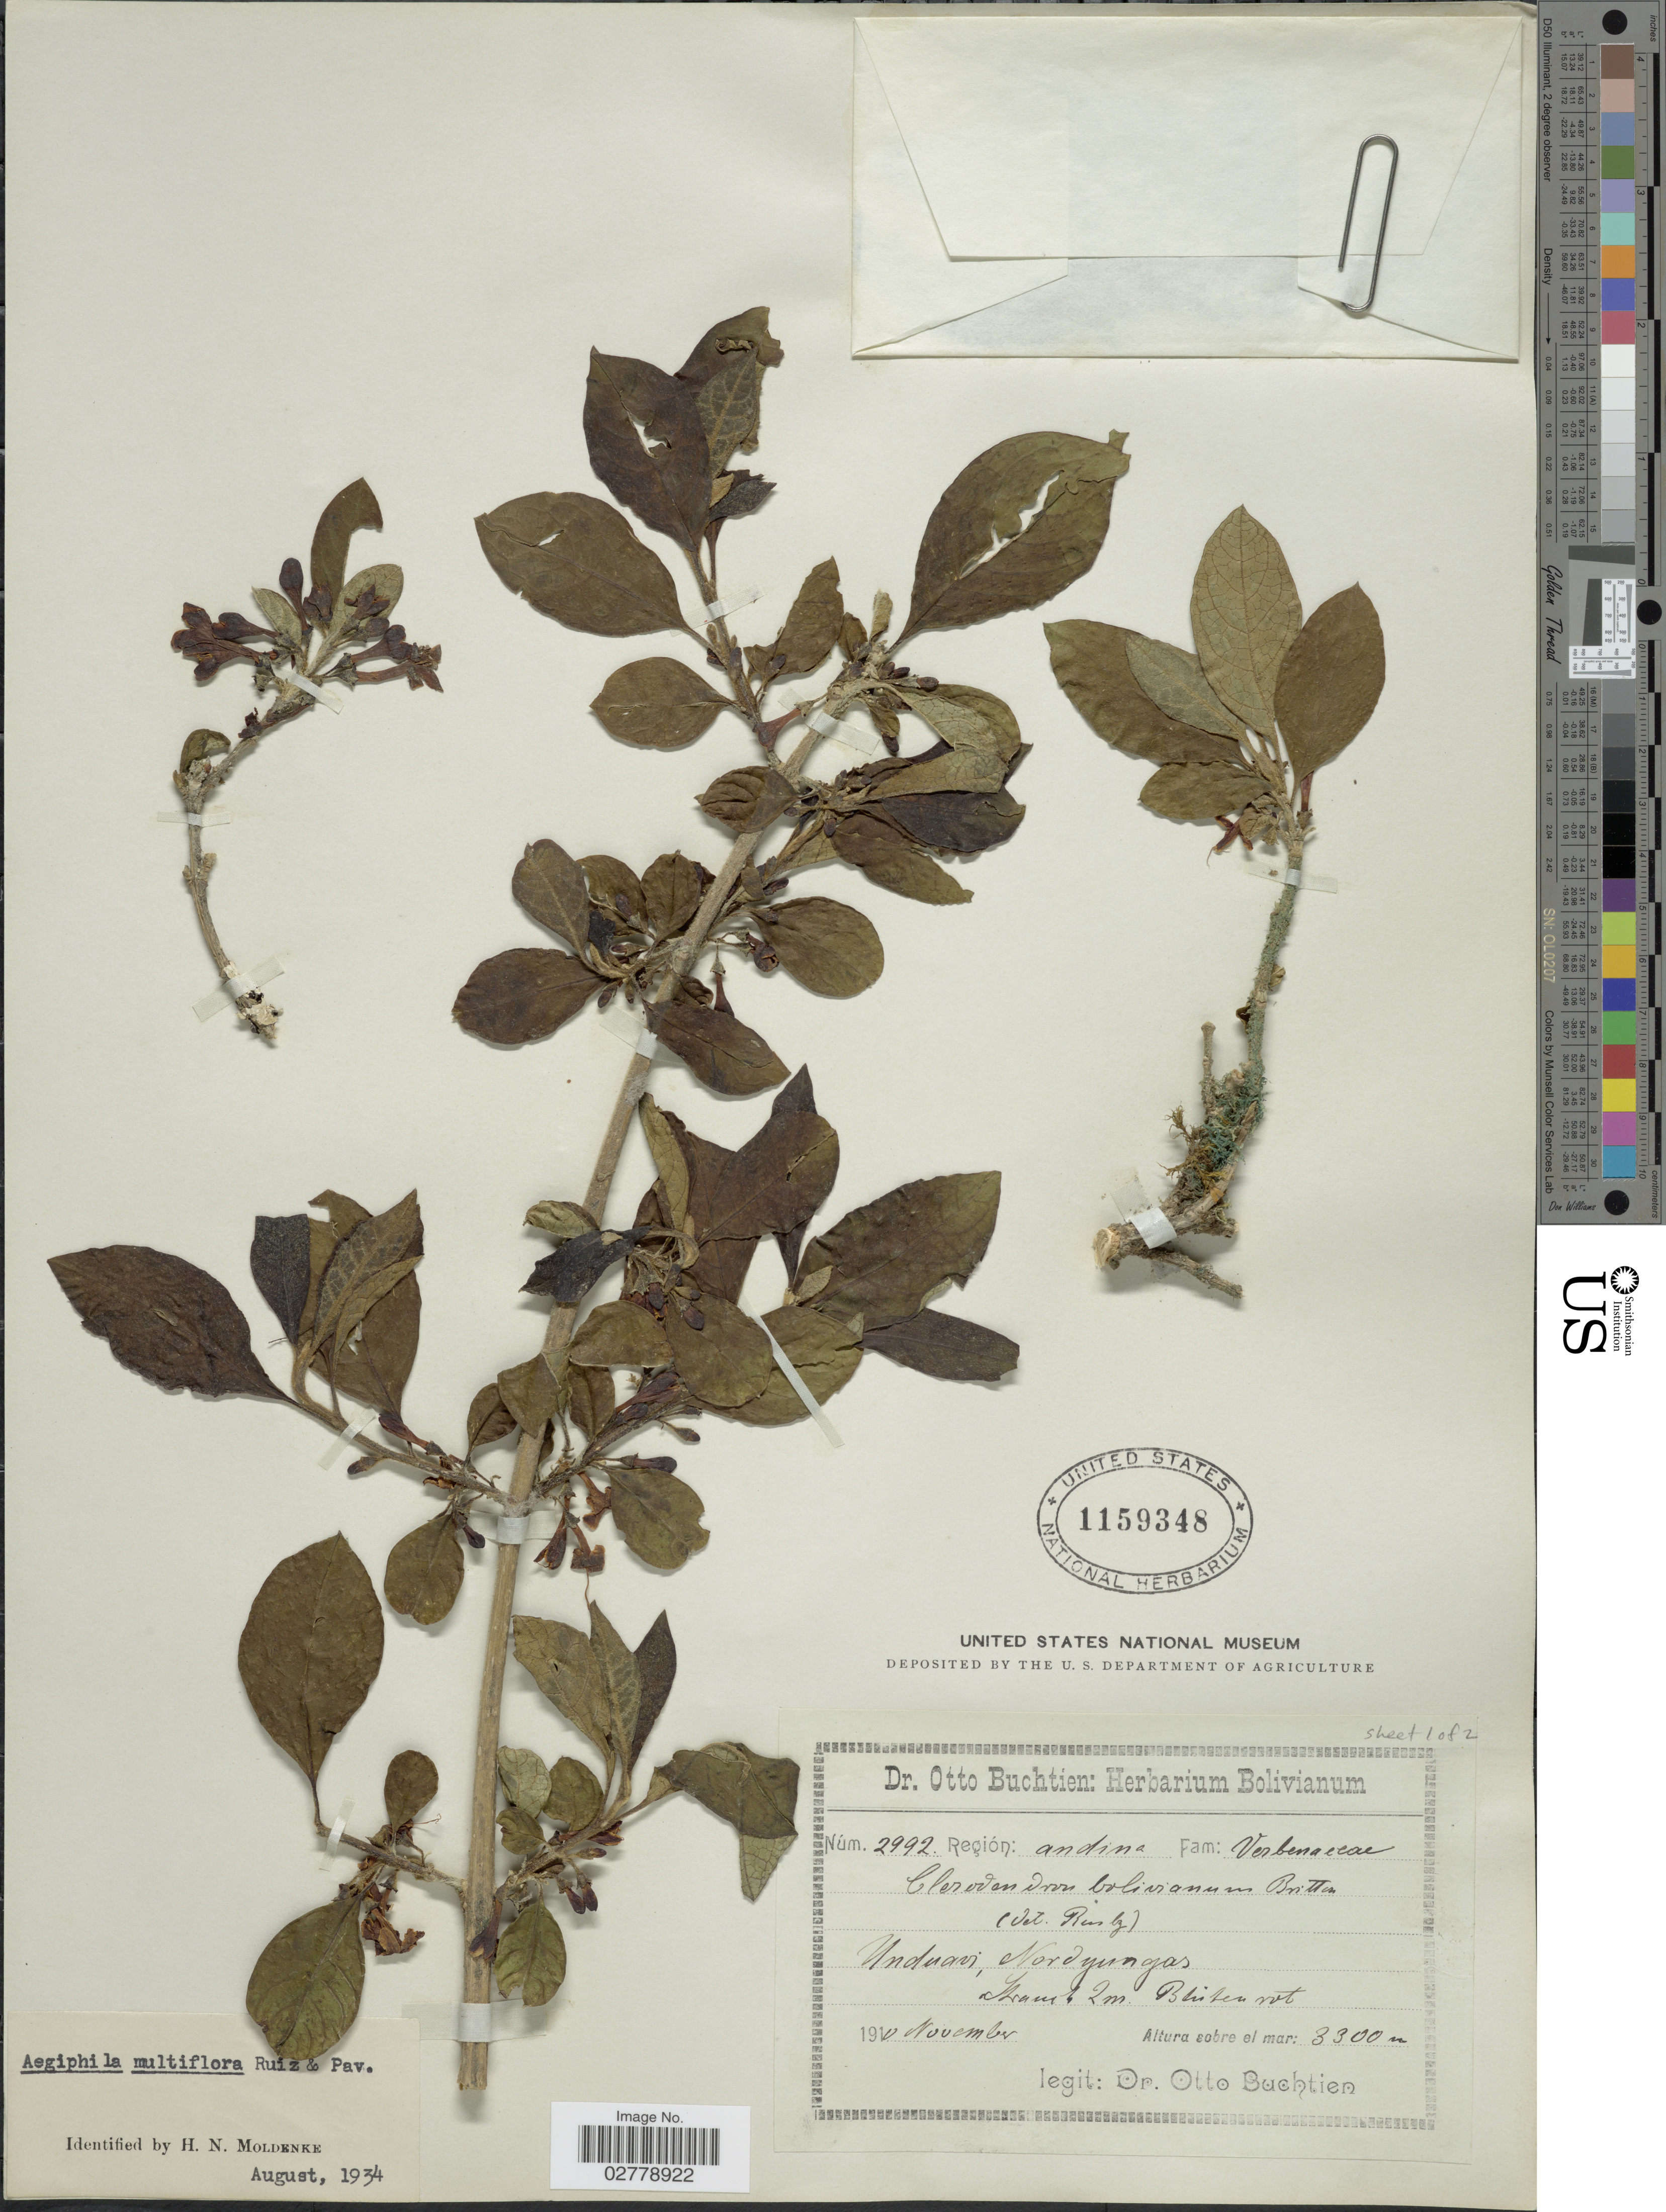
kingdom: Plantae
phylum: Tracheophyta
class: Magnoliopsida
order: Lamiales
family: Lamiaceae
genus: Aegiphila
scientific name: Aegiphila multiflora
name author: Ruiz & Pav.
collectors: O. Buchtien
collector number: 2992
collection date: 1910-11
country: Bolivia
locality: Región: andina. Unduavi, Nordyungas.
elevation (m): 3300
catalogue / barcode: US 1159348